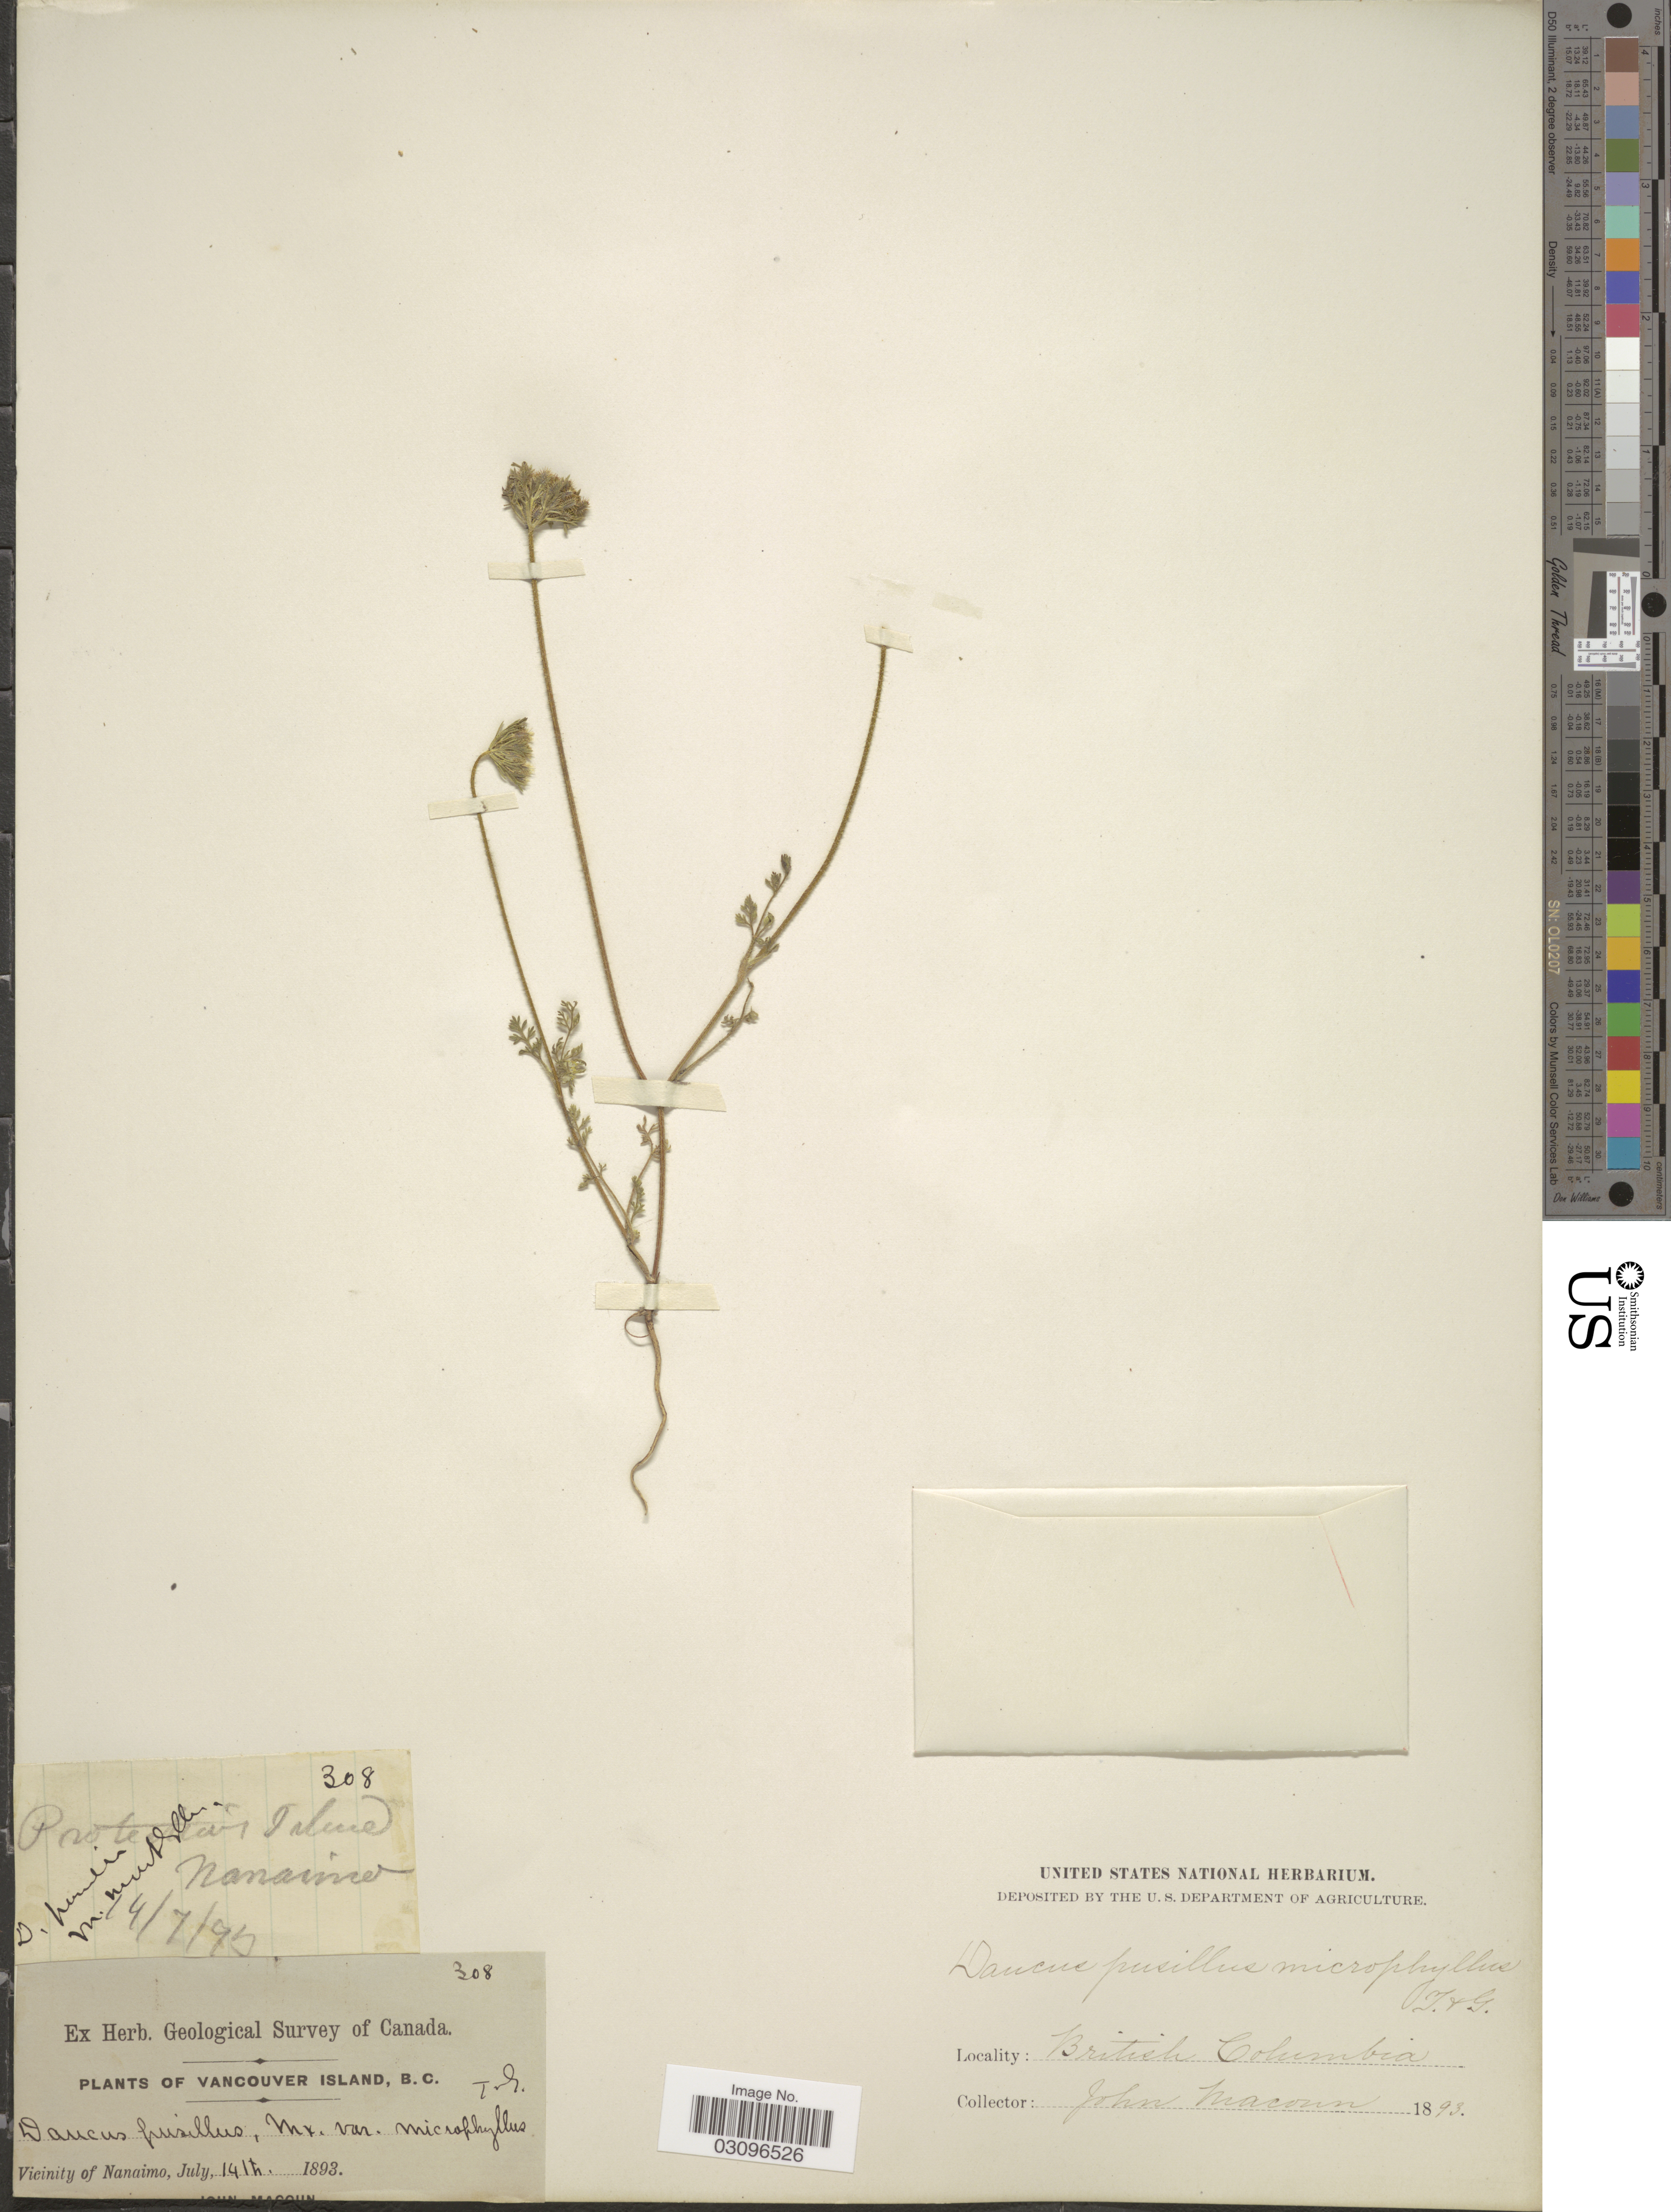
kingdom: Plantae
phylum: Tracheophyta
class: Magnoliopsida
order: Apiales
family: Apiaceae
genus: Daucus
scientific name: Daucus pusillus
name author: Michx.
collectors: J. Macoun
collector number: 308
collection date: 1893-07-14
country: Canada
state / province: British Columbia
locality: Vancouver Island, B.C., Vicinity of Nanaimo.